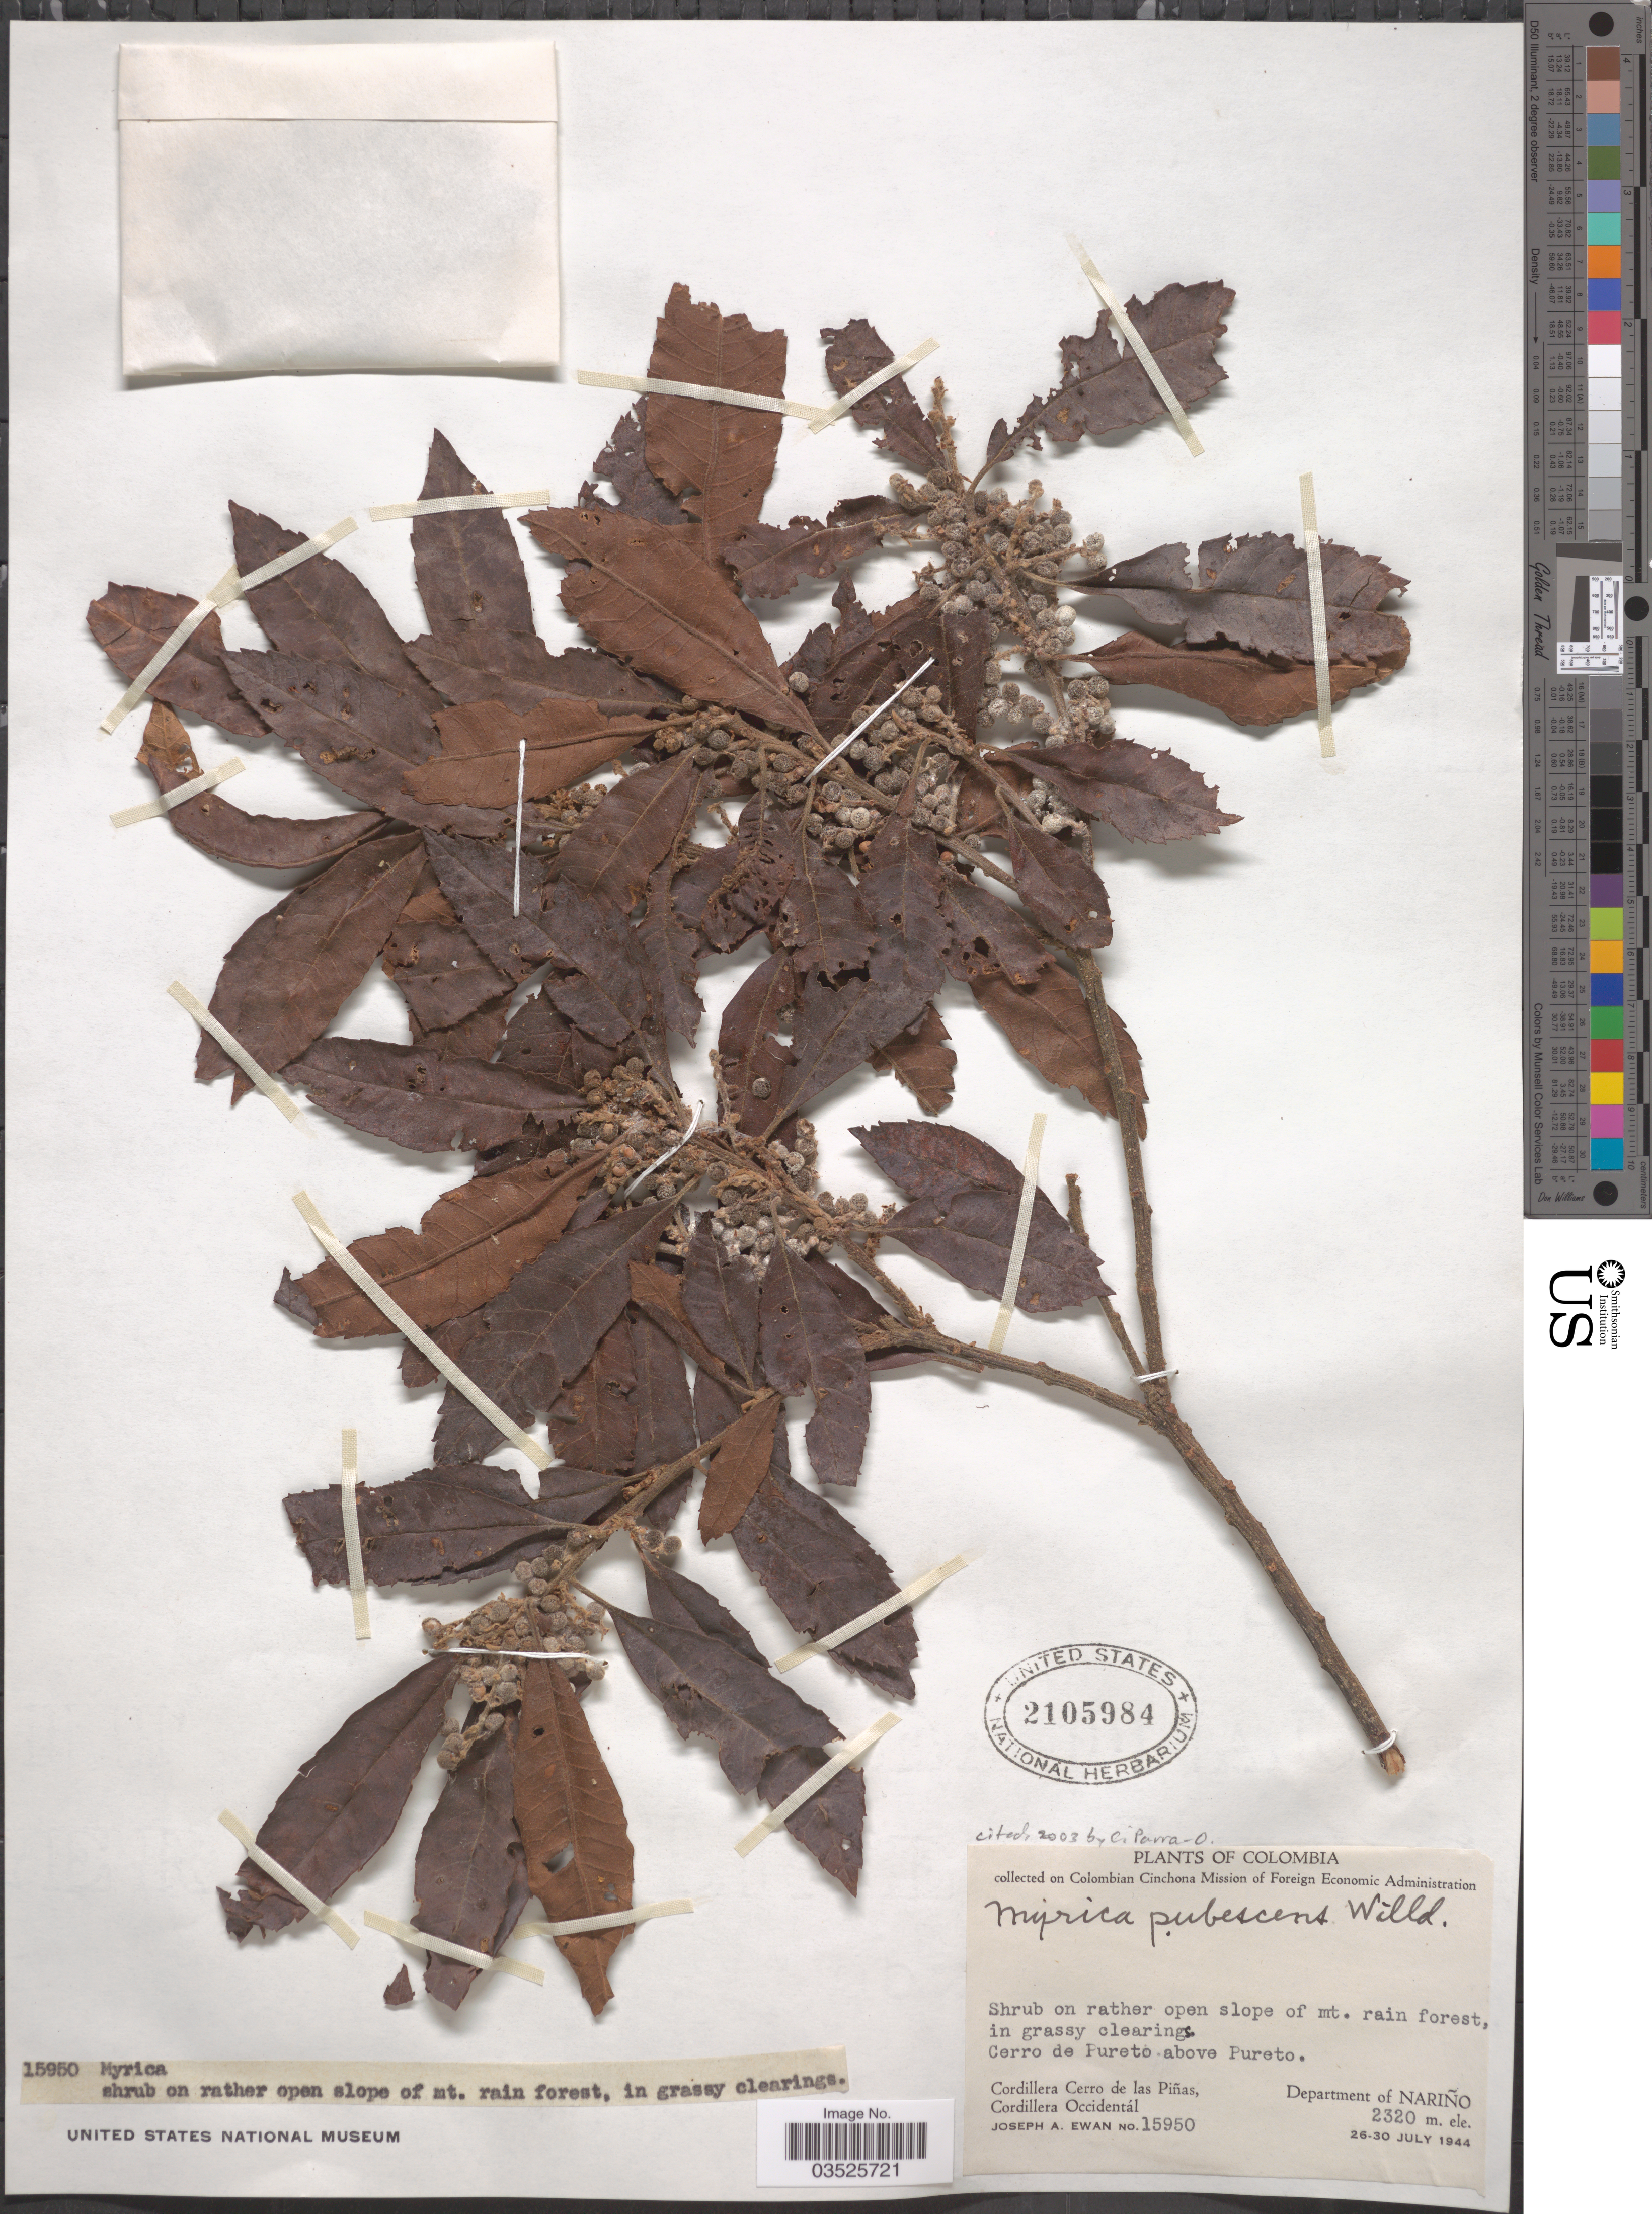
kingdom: Plantae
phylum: Tracheophyta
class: Magnoliopsida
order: Fagales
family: Myricaceae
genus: Morella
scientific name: Morella pubescens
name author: (Humb. & Bonpl. ex Willd.) Wilbur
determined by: Strong, M. T., (US), Smithsonian Institution - National Museum of Natural History (UNITED STATES)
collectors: J. A. Ewan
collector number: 15950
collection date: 1944-07-26/1944-07-30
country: Colombia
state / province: Nariño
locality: Shrub on rather open slope of mt. rain forest in grassy clearings. Cerro de Pureto above Pureto. Cordillera Cerro de las Piñas, Cordillera Occidental. Department of Nariño.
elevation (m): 2320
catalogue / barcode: US 2105984